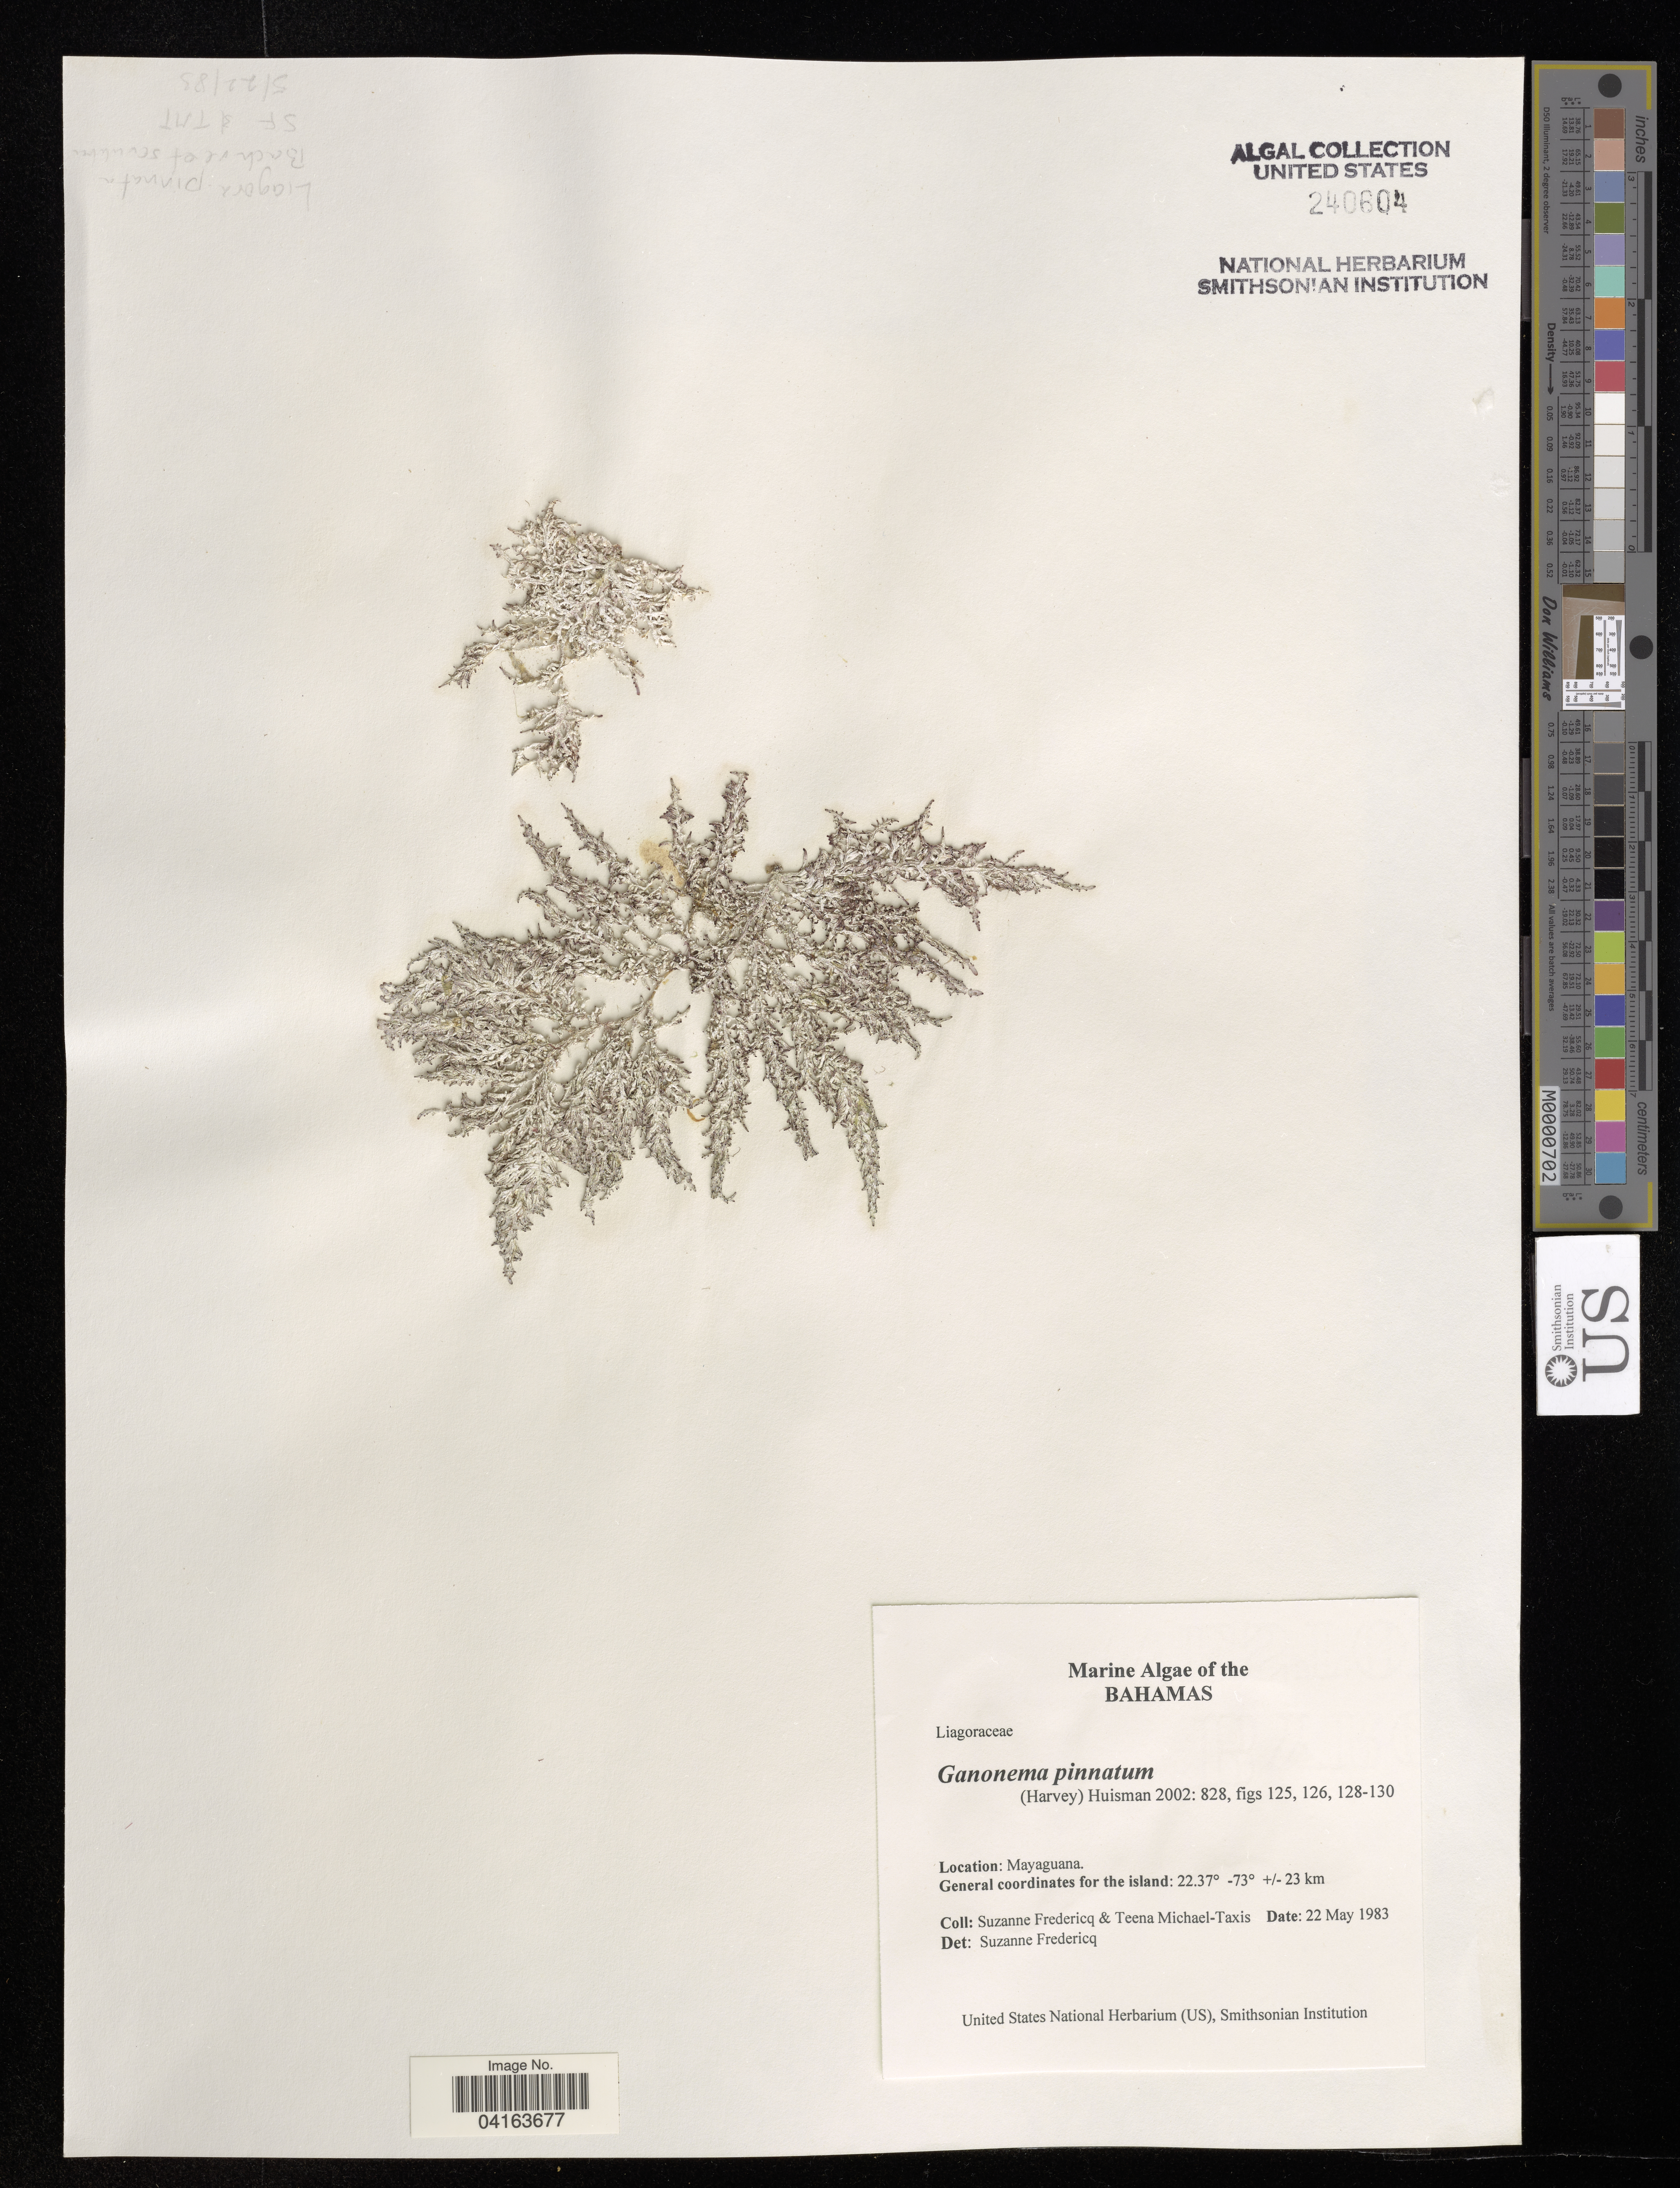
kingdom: Plantae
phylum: Rhodophyta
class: Florideophyceae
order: Nemaliales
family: Liagoraceae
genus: Ganonema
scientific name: Ganonema pinnatum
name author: (Harv.) Huisman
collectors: S. Fredericq & T. Michael-Taxis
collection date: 1983-05-22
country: Bahamas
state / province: Mayaguana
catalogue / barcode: US 240604